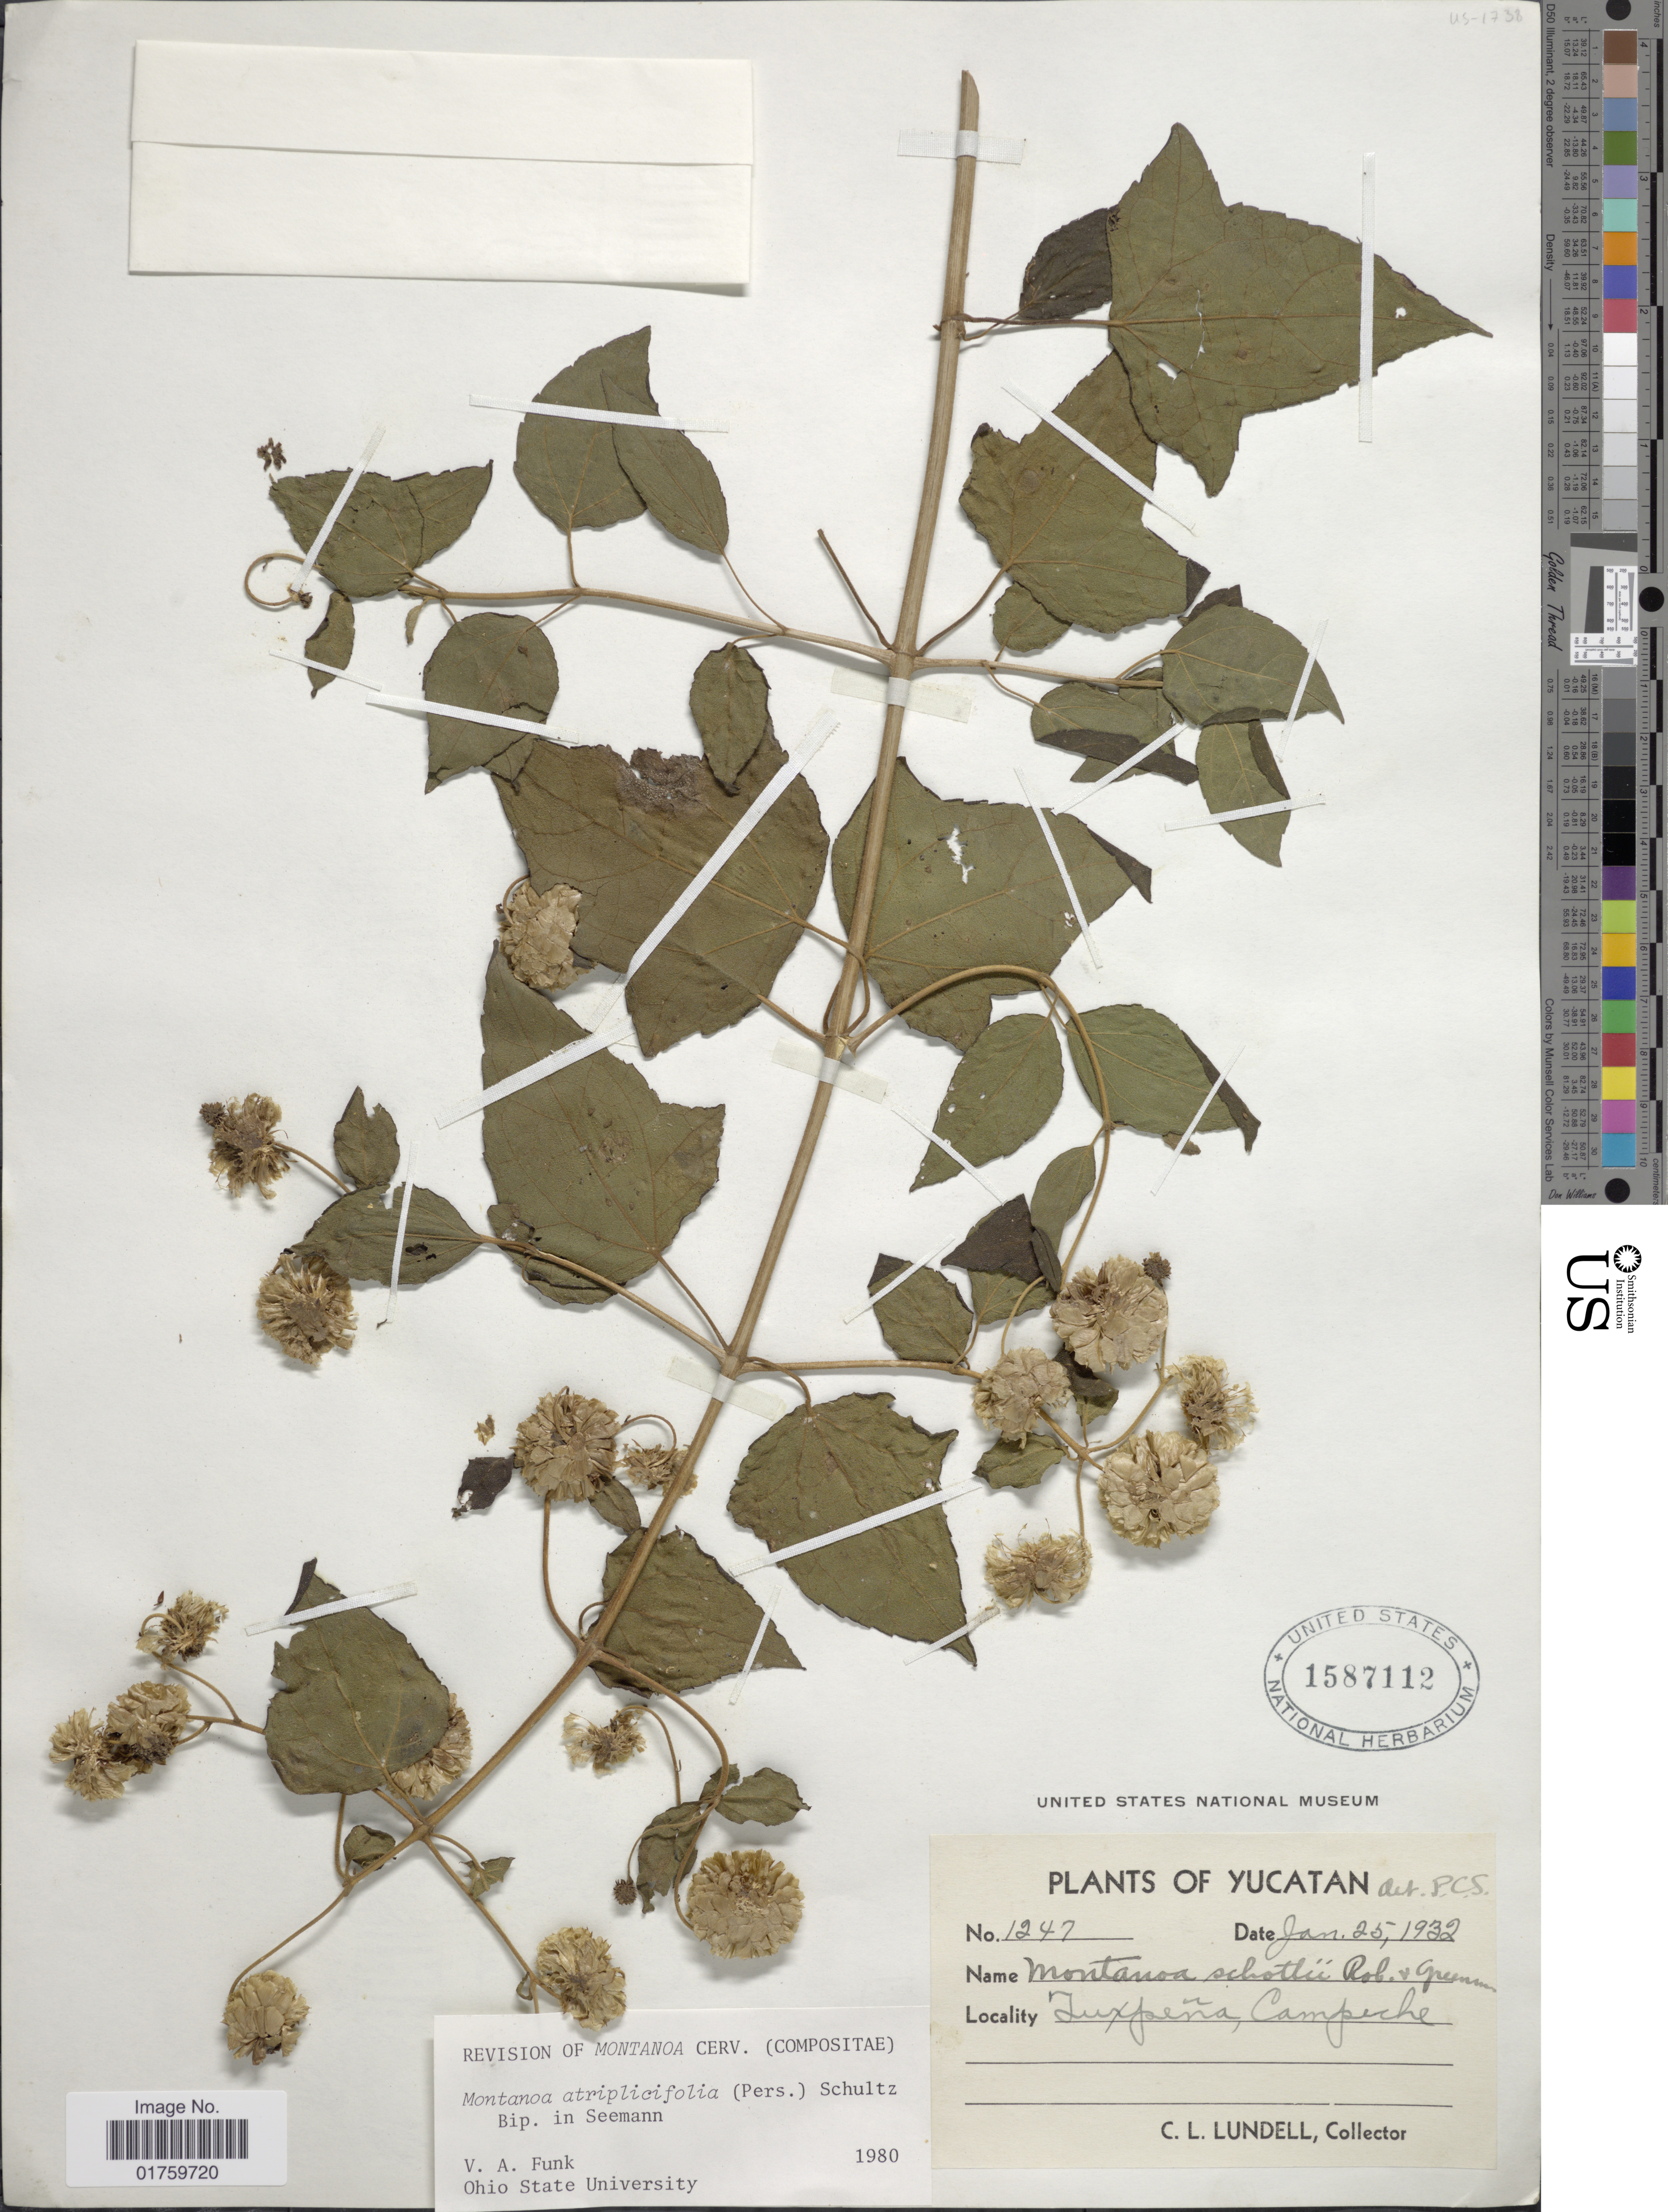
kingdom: Plantae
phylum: Tracheophyta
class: Magnoliopsida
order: Asterales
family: Asteraceae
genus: Montanoa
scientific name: Montanoa atriplicifolia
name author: (Pers.) Sch. Bip.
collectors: C. L. Lundell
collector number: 1247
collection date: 1932-01-25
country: Mexico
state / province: Campeche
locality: Yucatan, Juxtpeña, Campeche.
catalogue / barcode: US 1587112